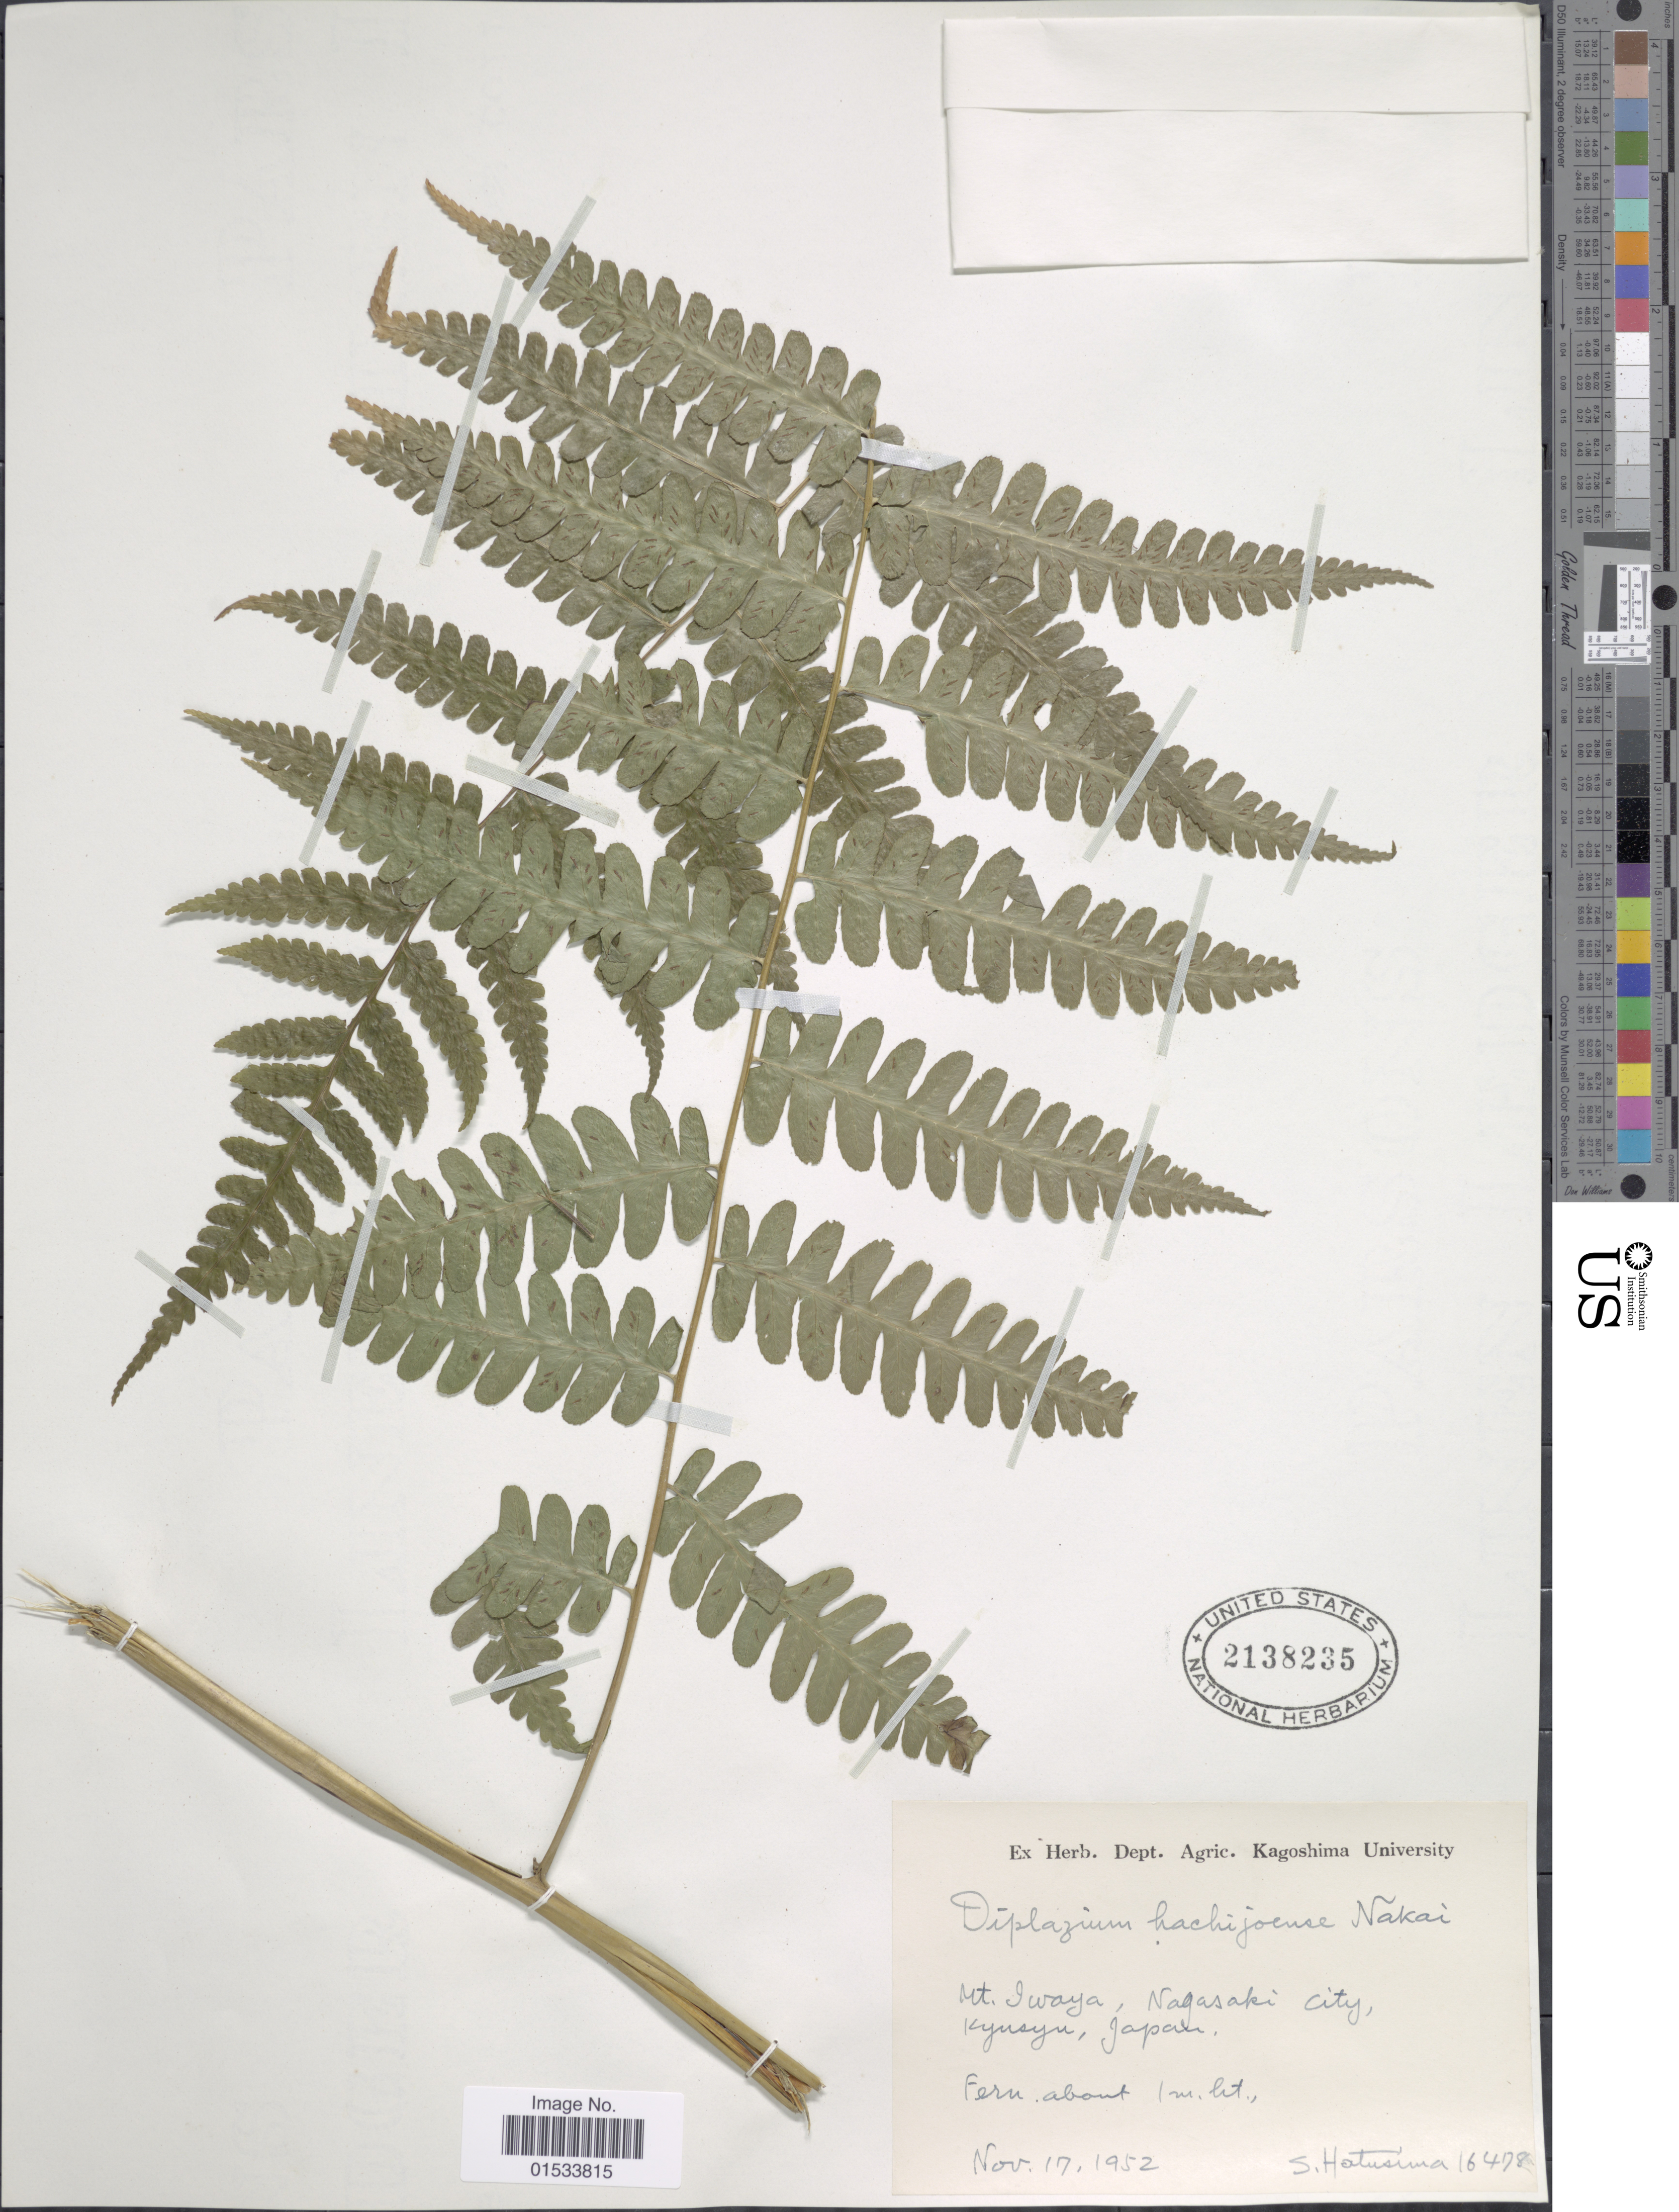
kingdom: Plantae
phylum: Tracheophyta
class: Polypodiopsida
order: Polypodiales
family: Athyriaceae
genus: Diplazium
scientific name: Diplazium hachijoense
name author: Nakai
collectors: S. Hatusima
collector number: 16478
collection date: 1952-11-17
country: Japan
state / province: Nagasaki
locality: Mt. Iwaya, Nagaski City, Kyusyu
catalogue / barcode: US 2138235